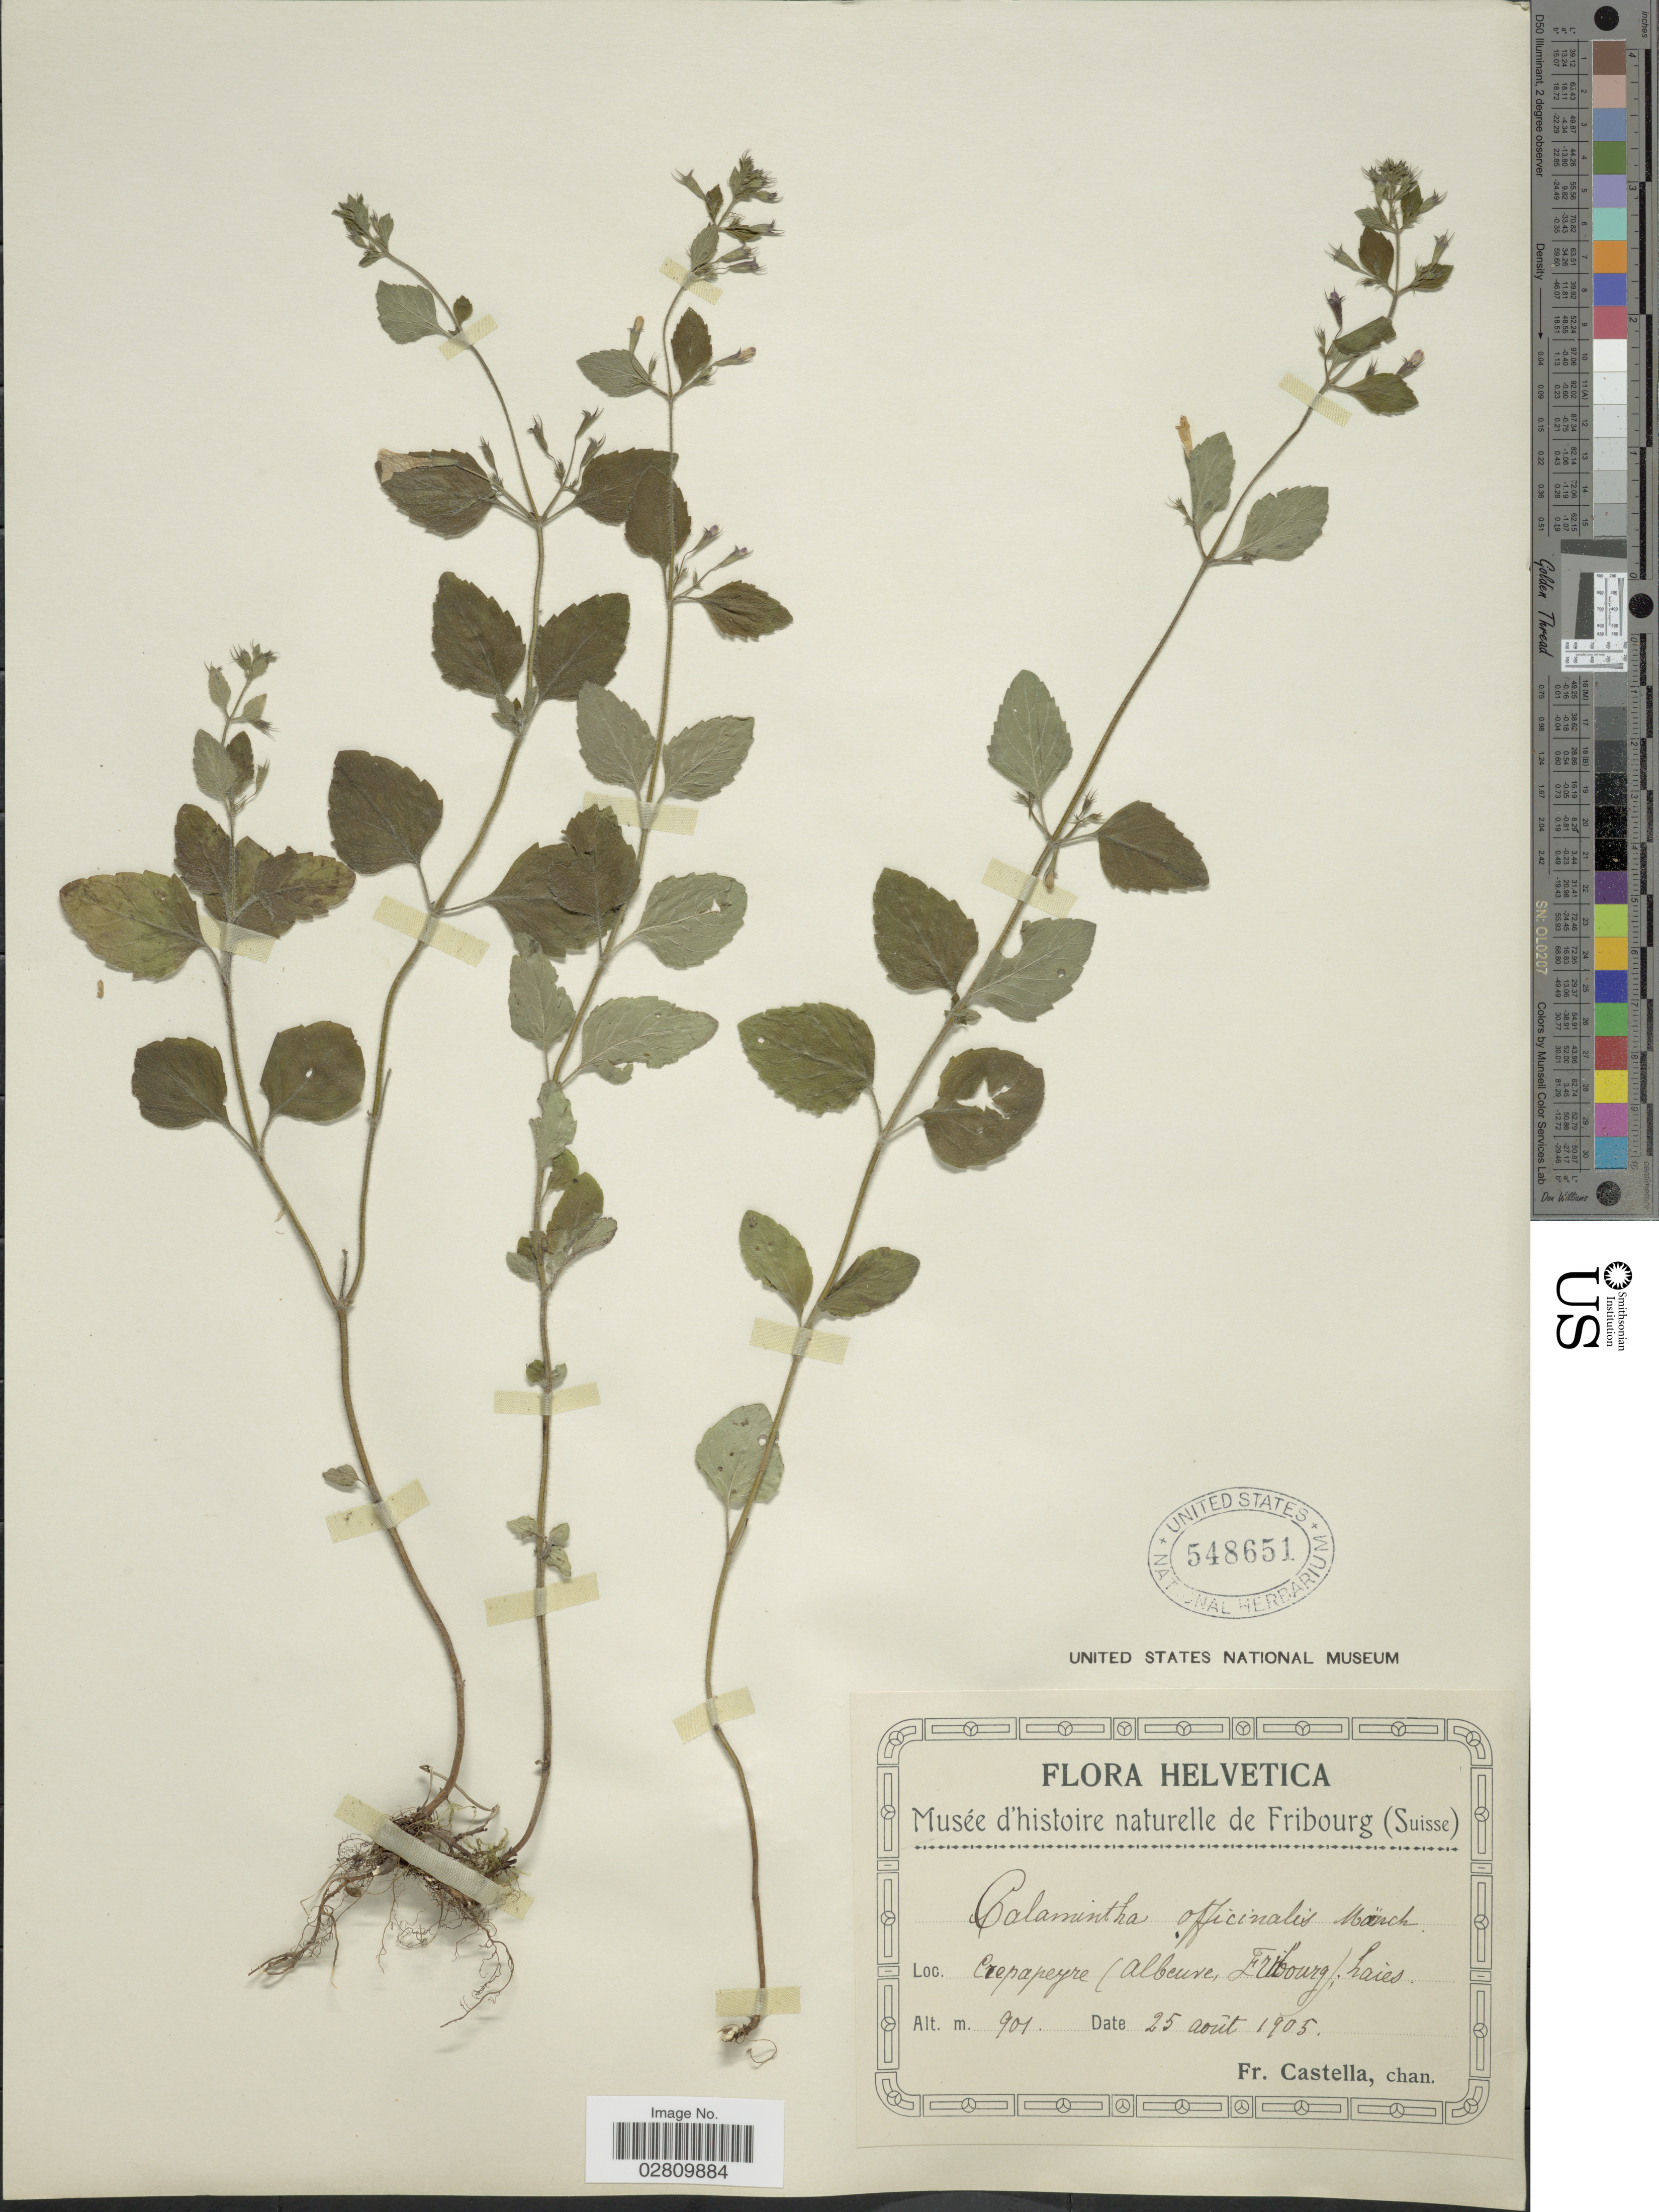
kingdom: Plantae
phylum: Tracheophyta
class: Magnoliopsida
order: Lamiales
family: Lamiaceae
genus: Calamintha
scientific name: Calamintha officinalis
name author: Moench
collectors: Fr. Castella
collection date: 1905-08-25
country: Switzerland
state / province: Fribourg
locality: Crepapeyre (Albeuve, Fribourg), Helvetica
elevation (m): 901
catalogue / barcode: US 548651